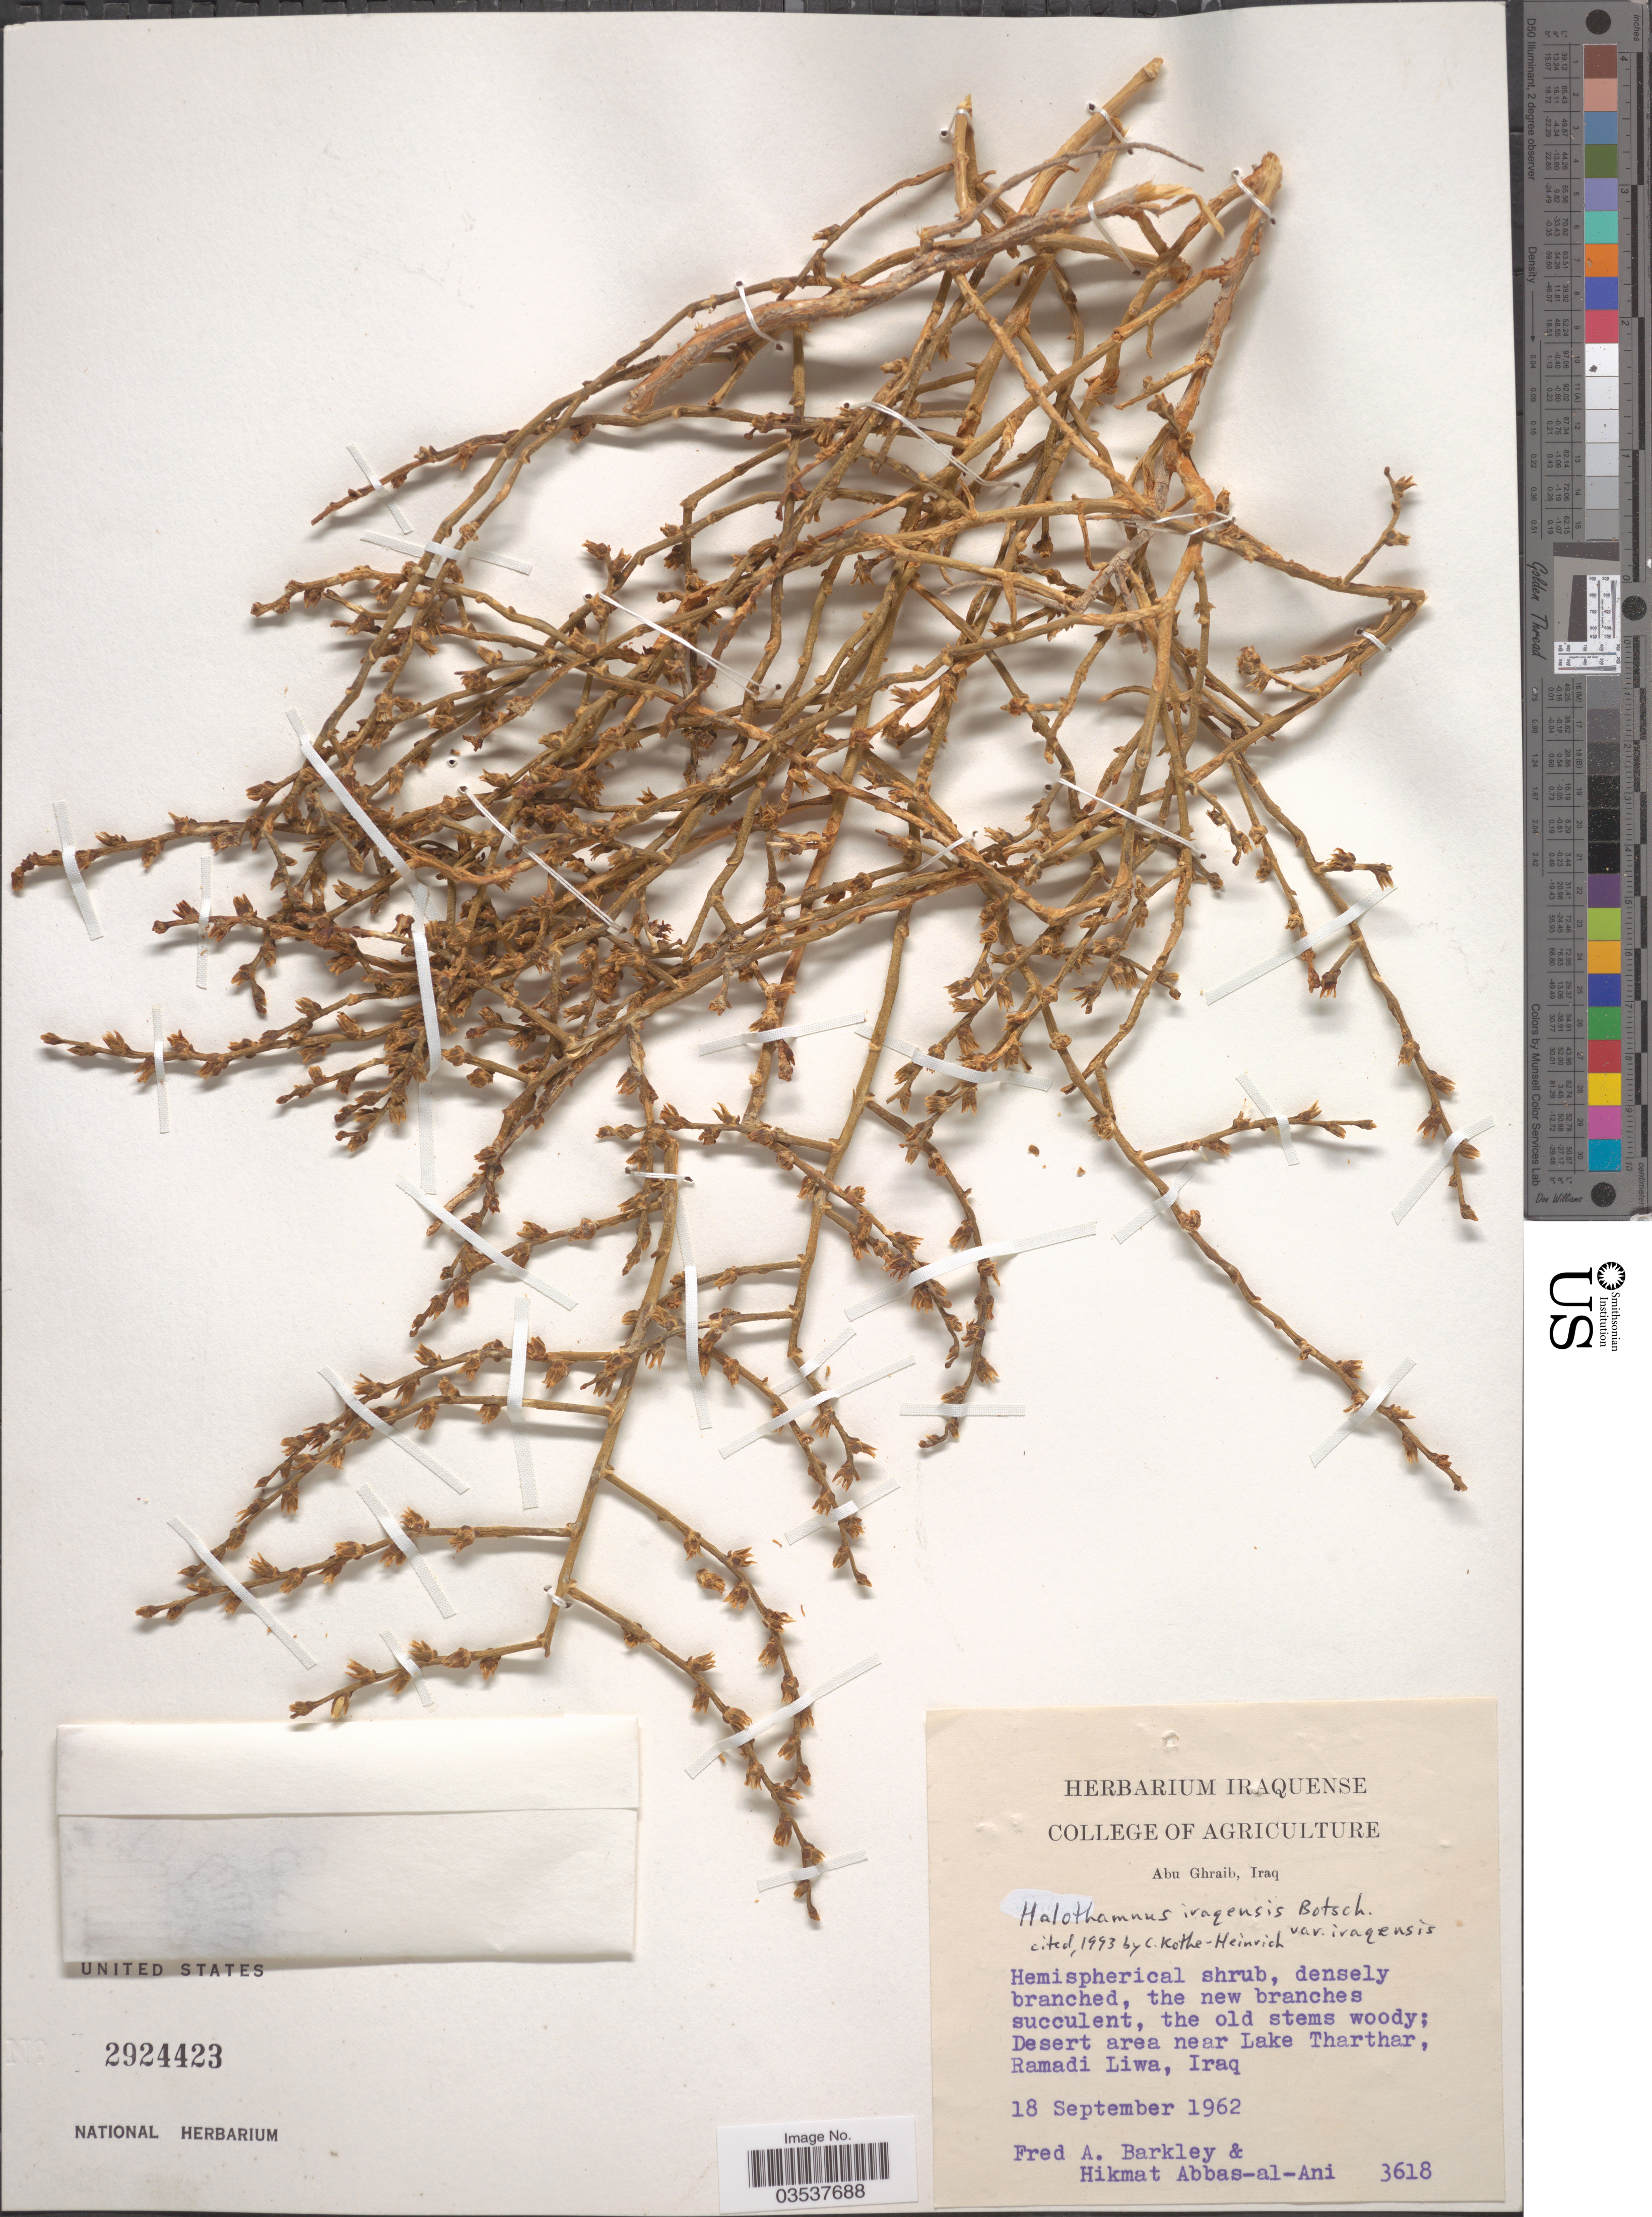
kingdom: Plantae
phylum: Tracheophyta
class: Magnoliopsida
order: Caryophyllales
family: Amaranthaceae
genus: Halothamnus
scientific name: Halothamnus iraqensis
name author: Botsch.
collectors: F. A. Barkley & H. Al-Ani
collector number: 3618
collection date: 1962-09-18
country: Iraq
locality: Abu Ghraib. Desert area near Lake Tharthar, Ramadi Liwa.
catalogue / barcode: US 2924423